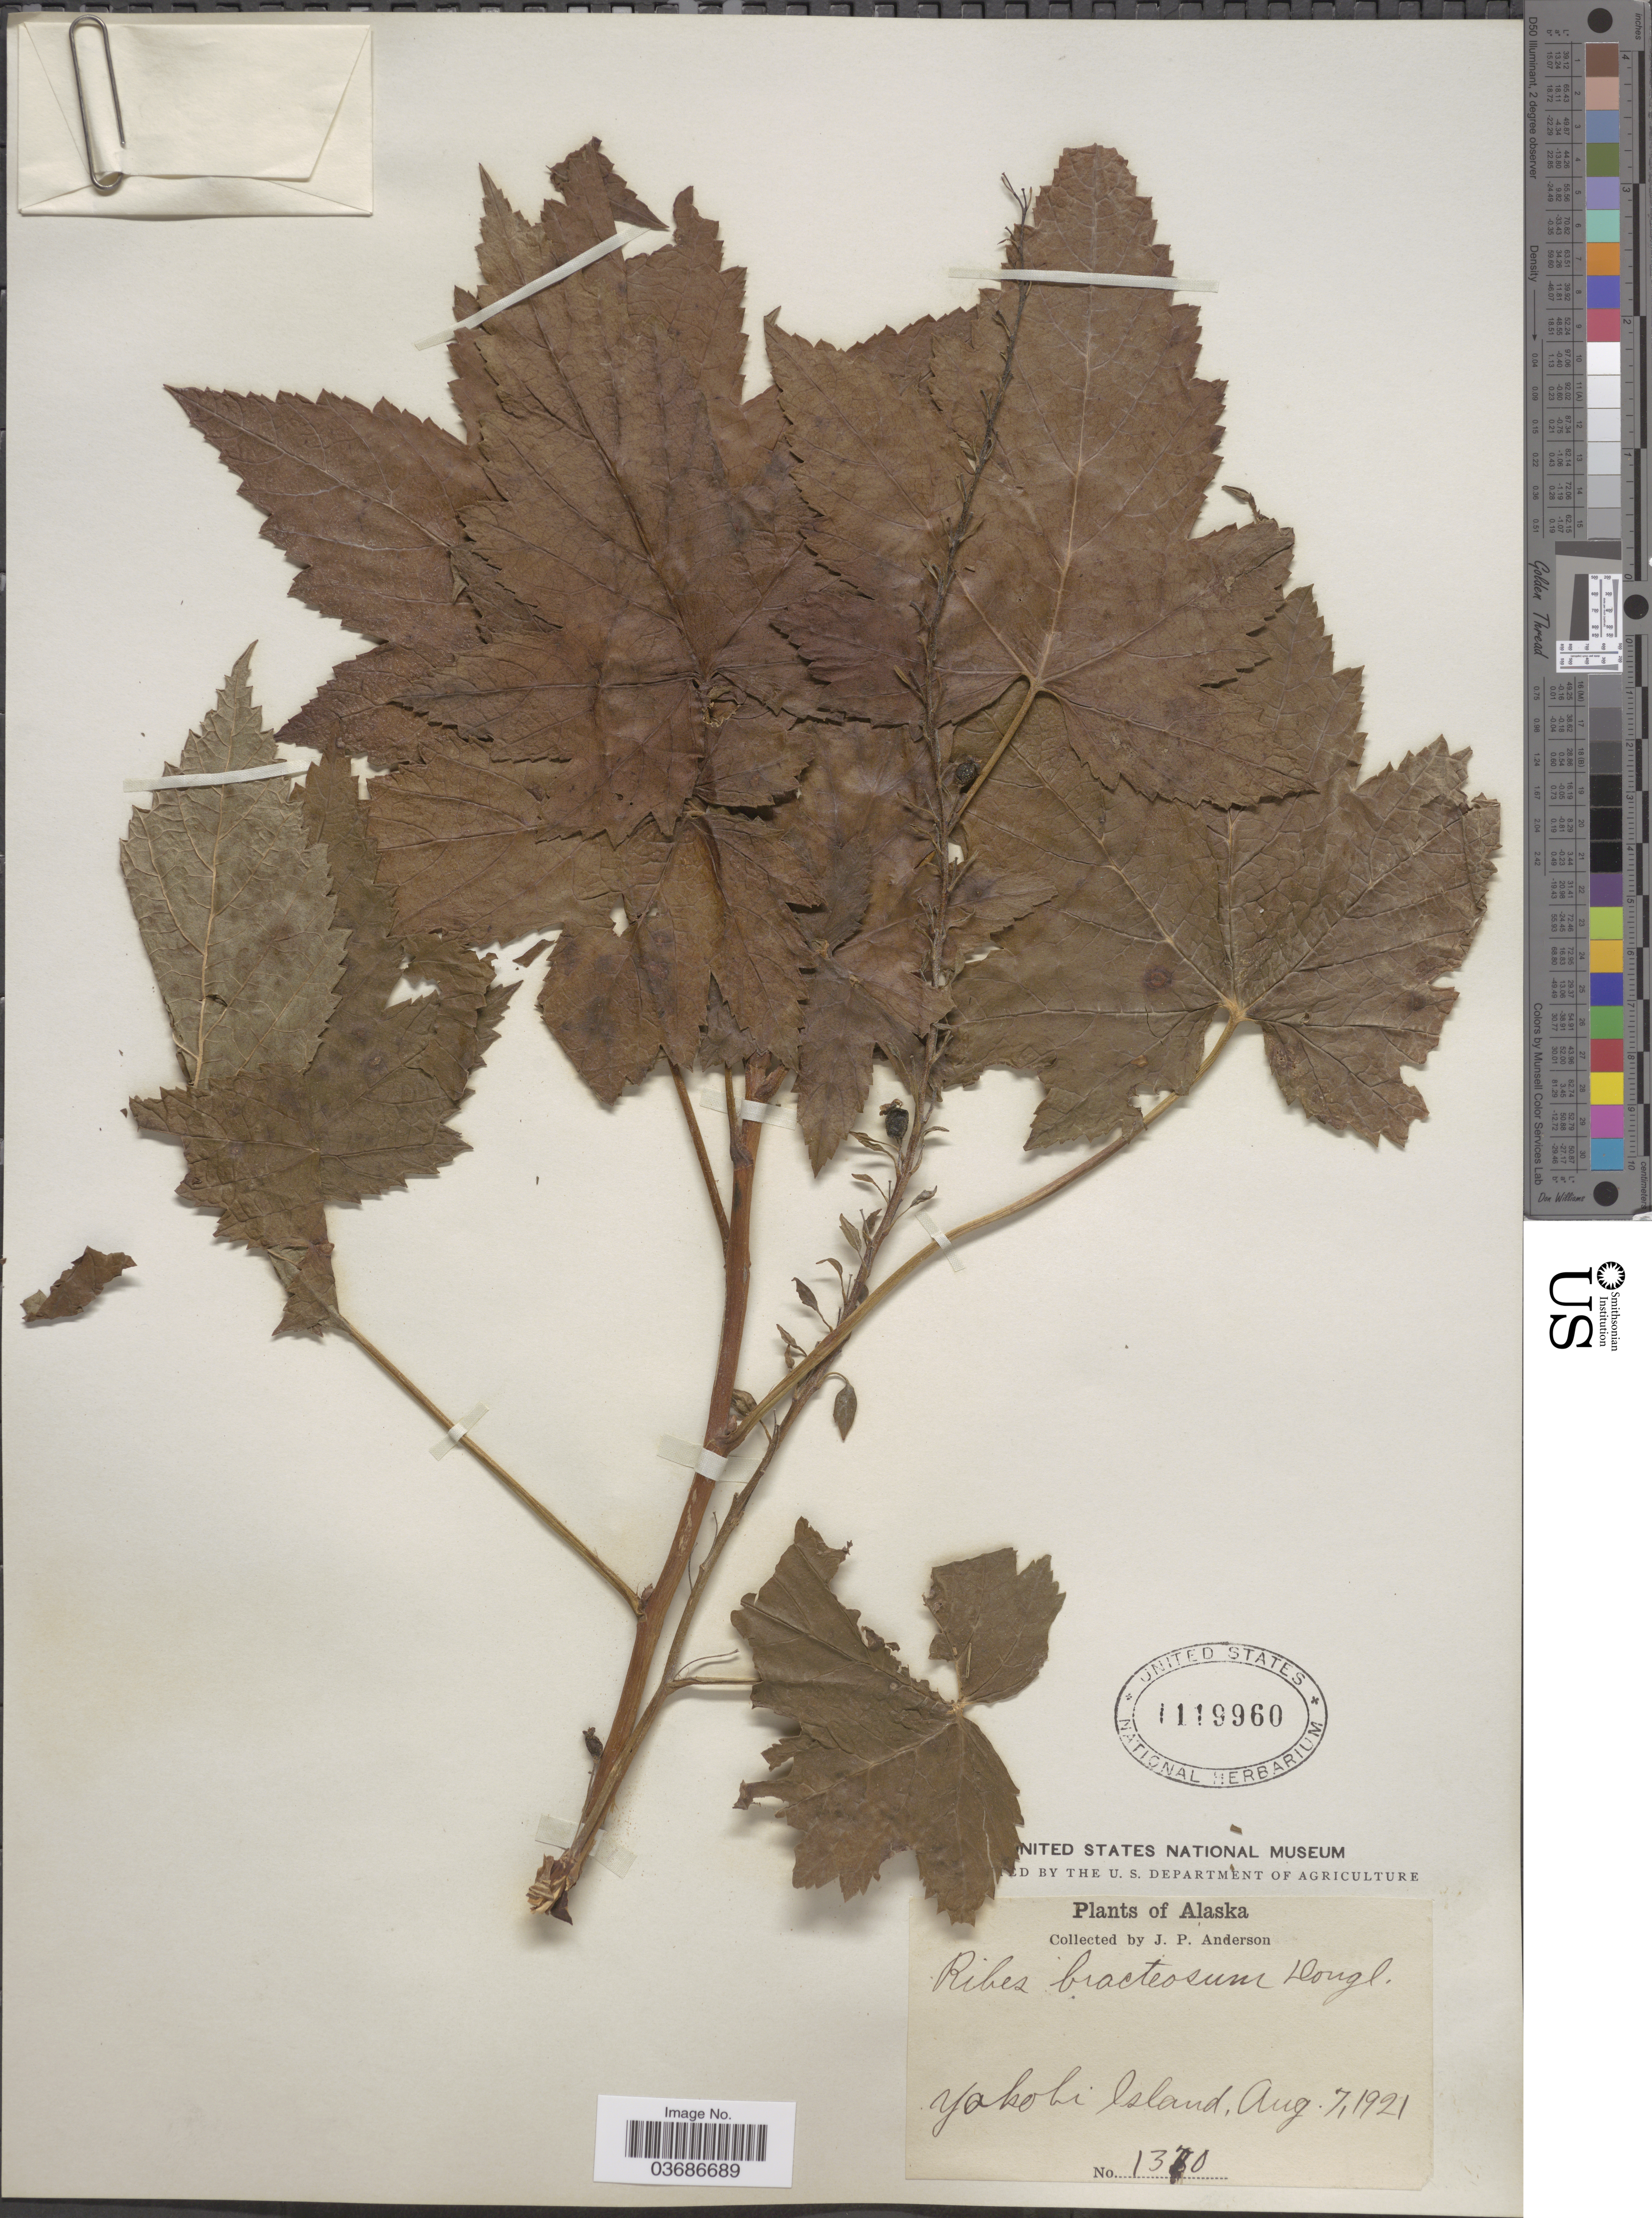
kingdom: Plantae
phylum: Tracheophyta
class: Magnoliopsida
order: Saxifragales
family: Grossulariaceae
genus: Ribes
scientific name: Ribes bracteosum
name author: Douglas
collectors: J. P. Anderson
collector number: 1370*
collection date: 1921-08-07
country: United States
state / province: Alaska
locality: Yakobi Island.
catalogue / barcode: US 1119960